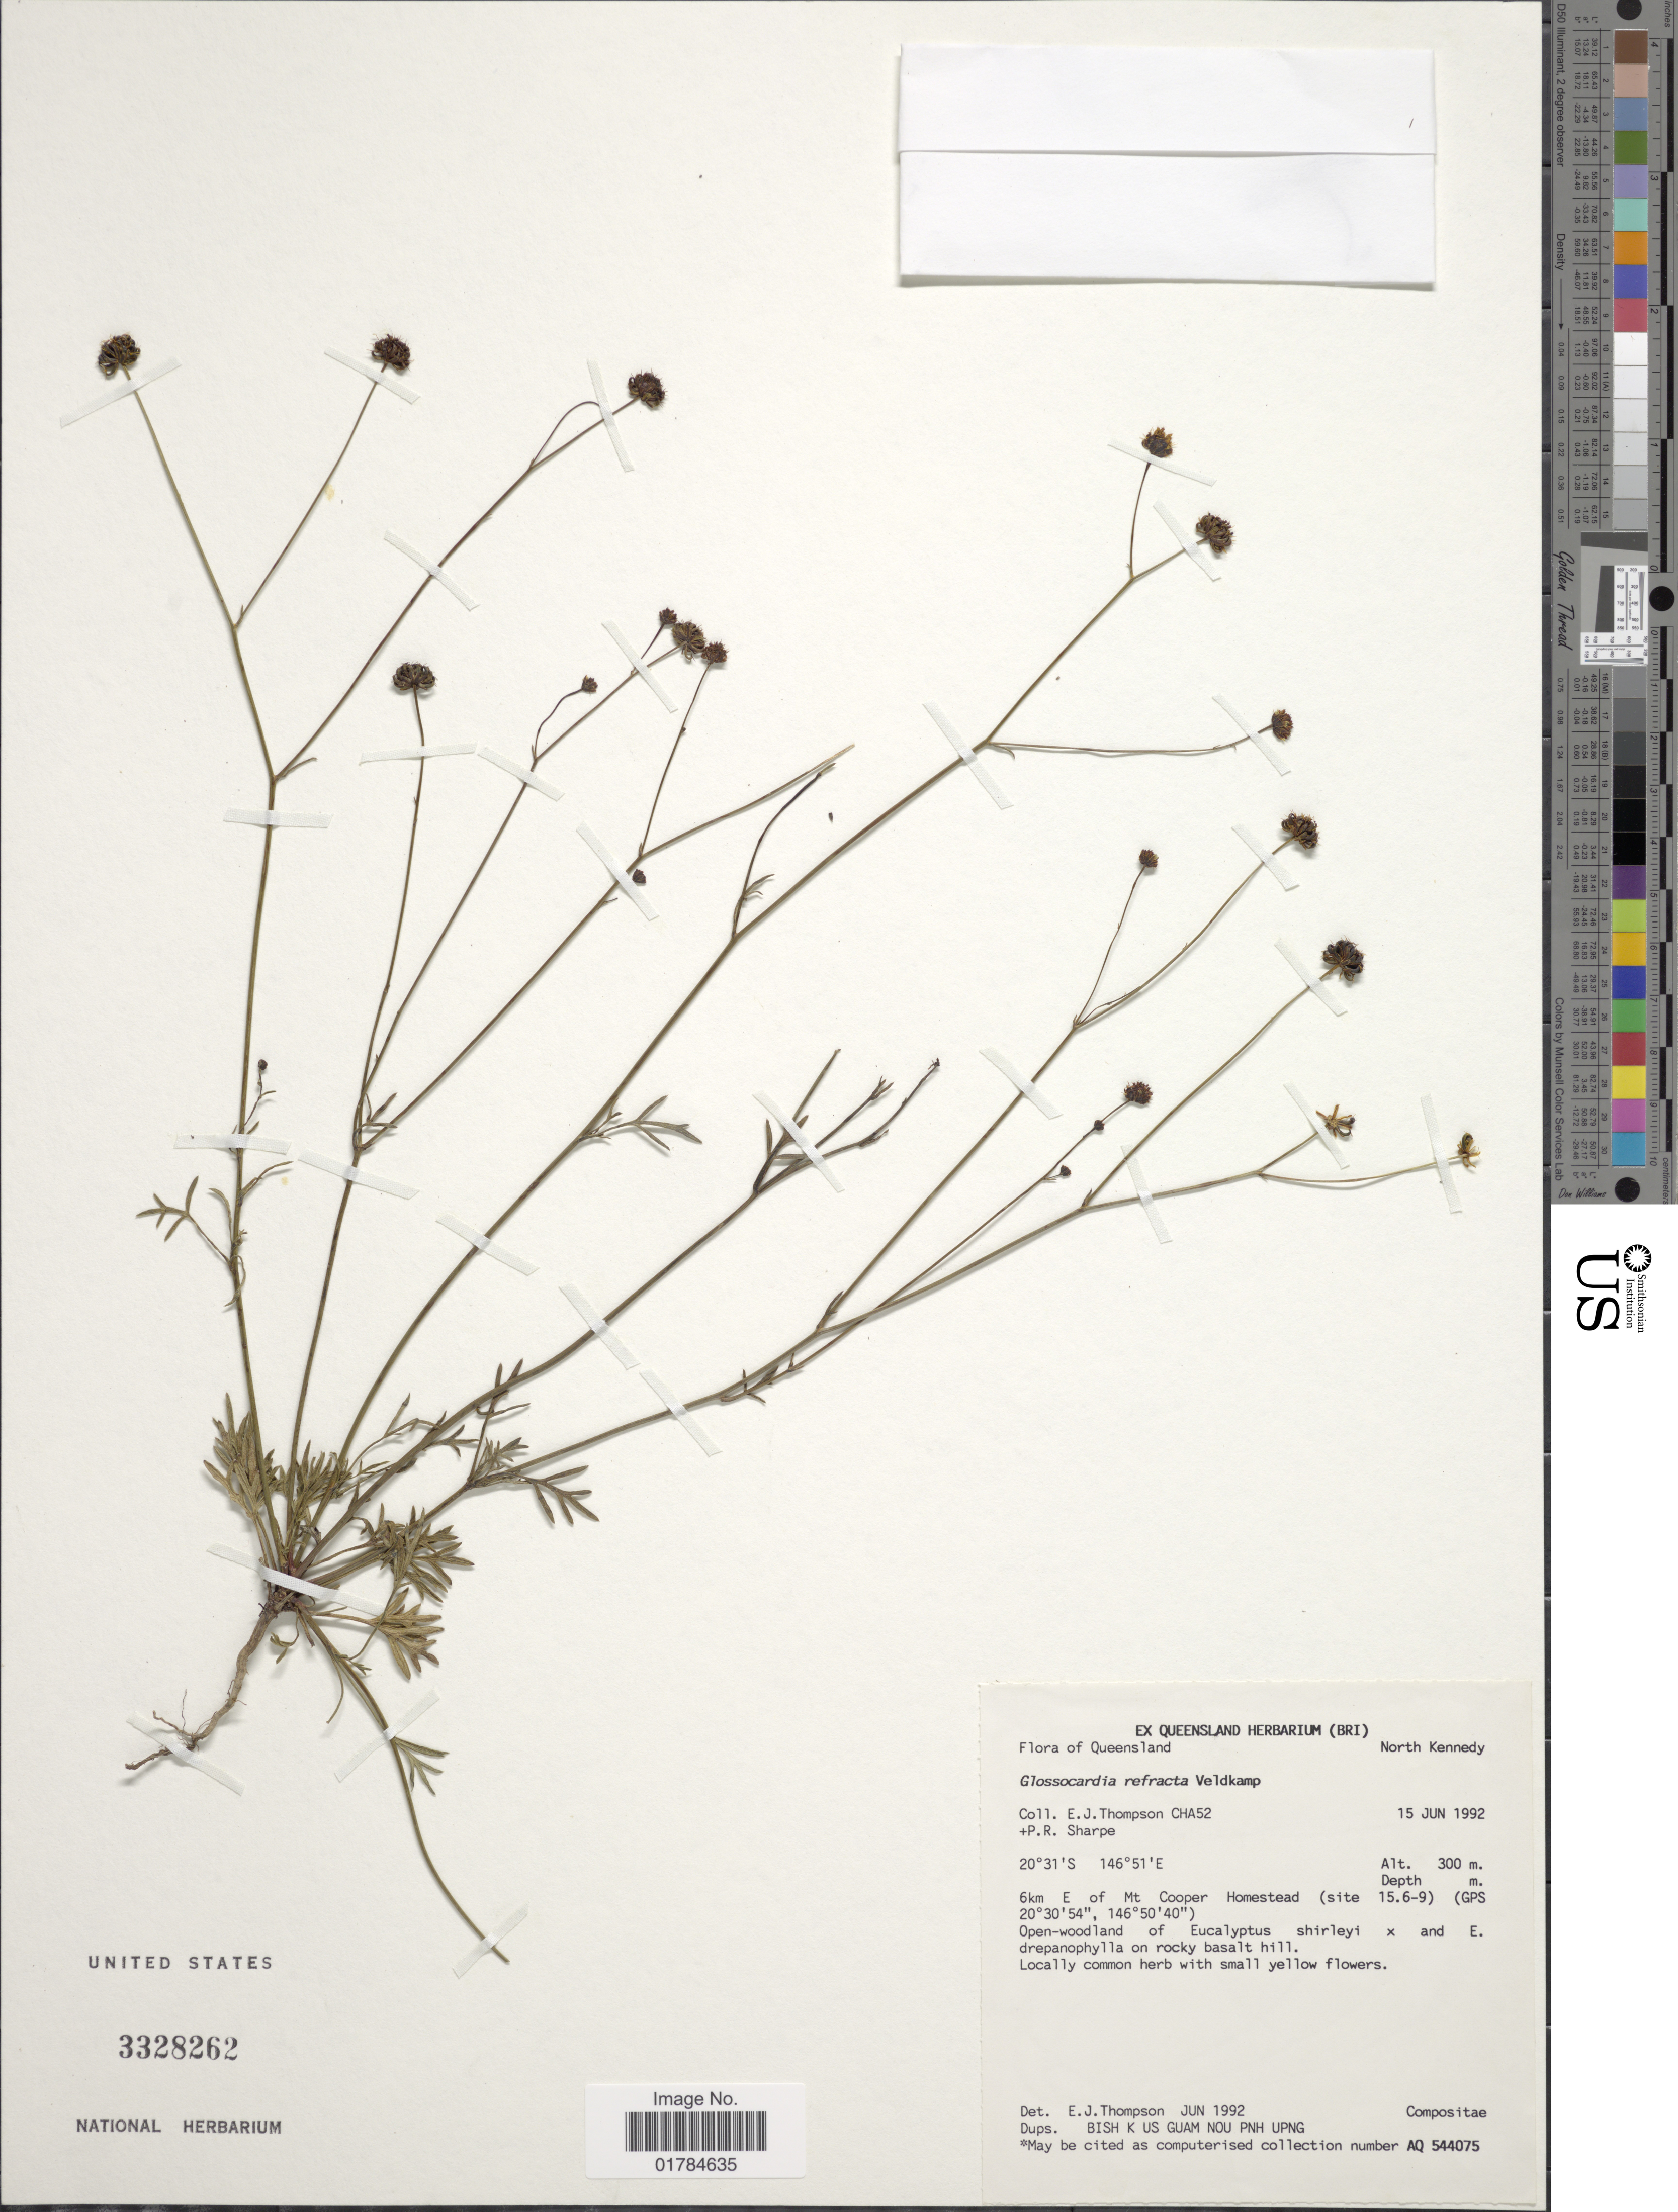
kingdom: Plantae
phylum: Tracheophyta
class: Magnoliopsida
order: Asterales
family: Asteraceae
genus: Glossocardia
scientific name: Glossocardia refracta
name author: Veldkamp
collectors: E. J. Thompson & P. Sharpe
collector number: AQ544075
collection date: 1992-06-15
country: Australia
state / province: Queensland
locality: North Kennedy, 6 km E of Mt Cooper Homestead (site 15.6-9)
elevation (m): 300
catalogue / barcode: US 3328262